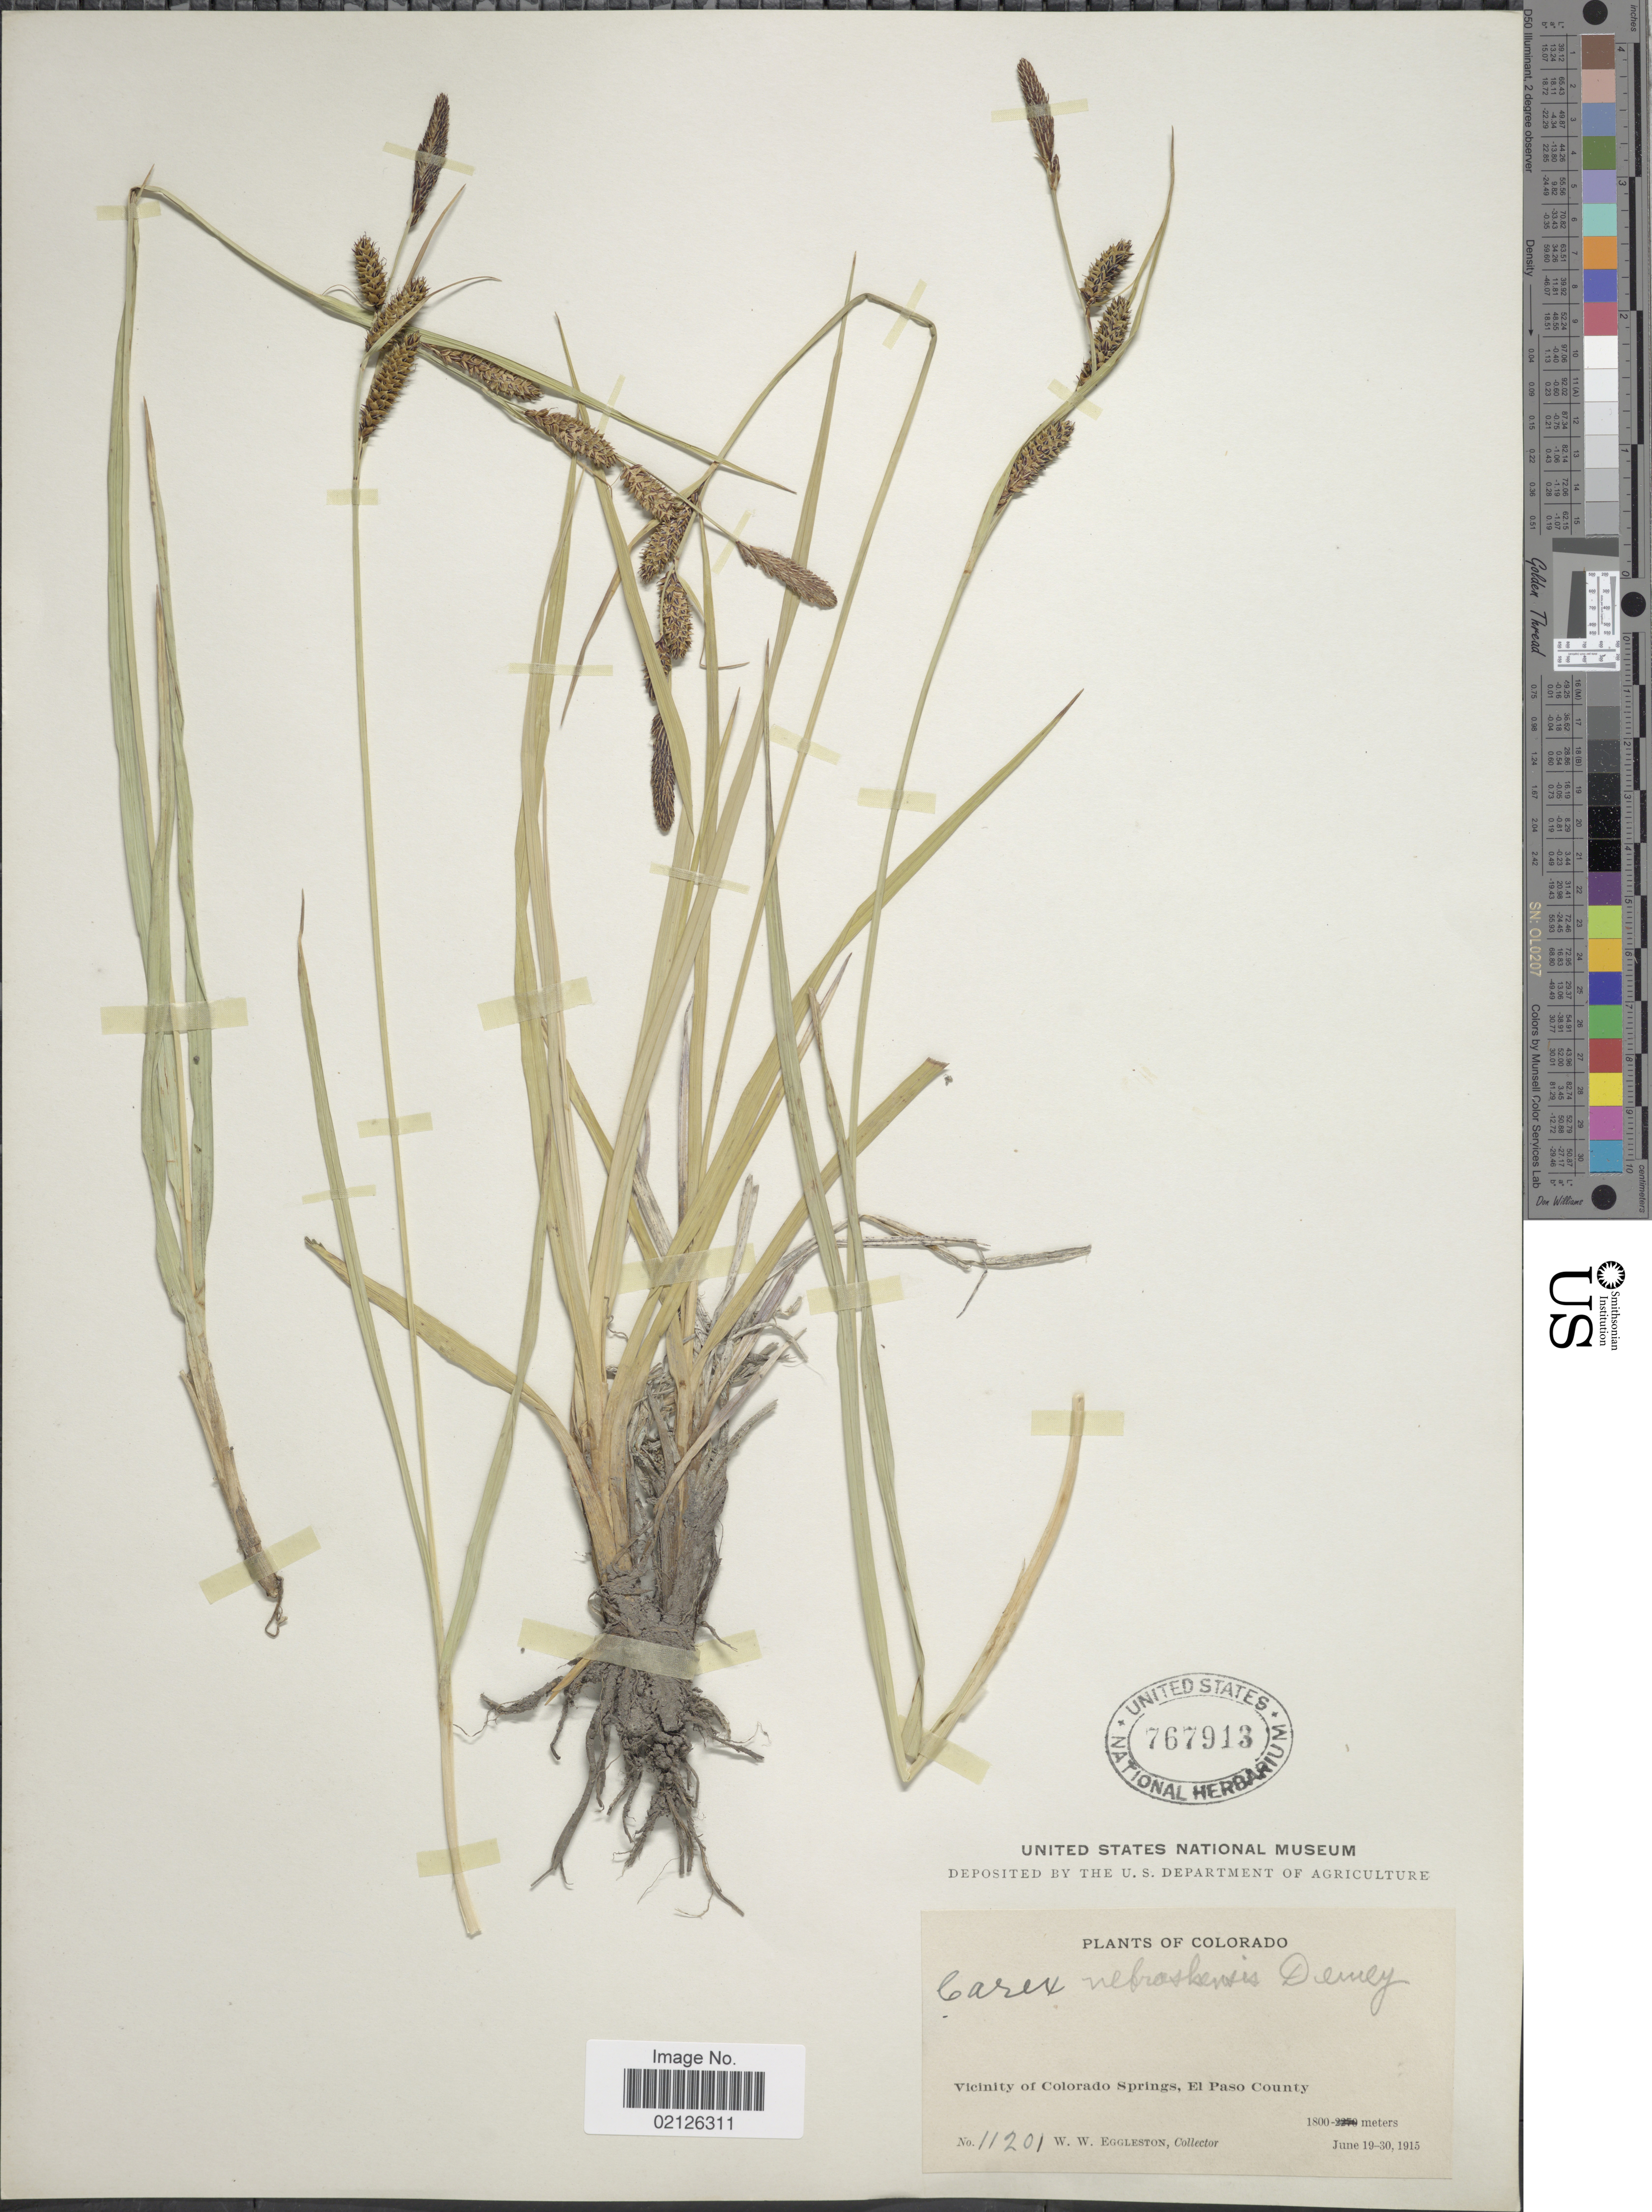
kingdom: Plantae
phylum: Tracheophyta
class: Liliopsida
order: Poales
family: Cyperaceae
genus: Carex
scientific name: Carex nebrascensis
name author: Dewey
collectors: W. W. Eggleston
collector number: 11201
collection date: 1915-06-19/1915-06-30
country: United States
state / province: Colorado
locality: Vicinity of Colorado Springs, El Paso County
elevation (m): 1800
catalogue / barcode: US 767913